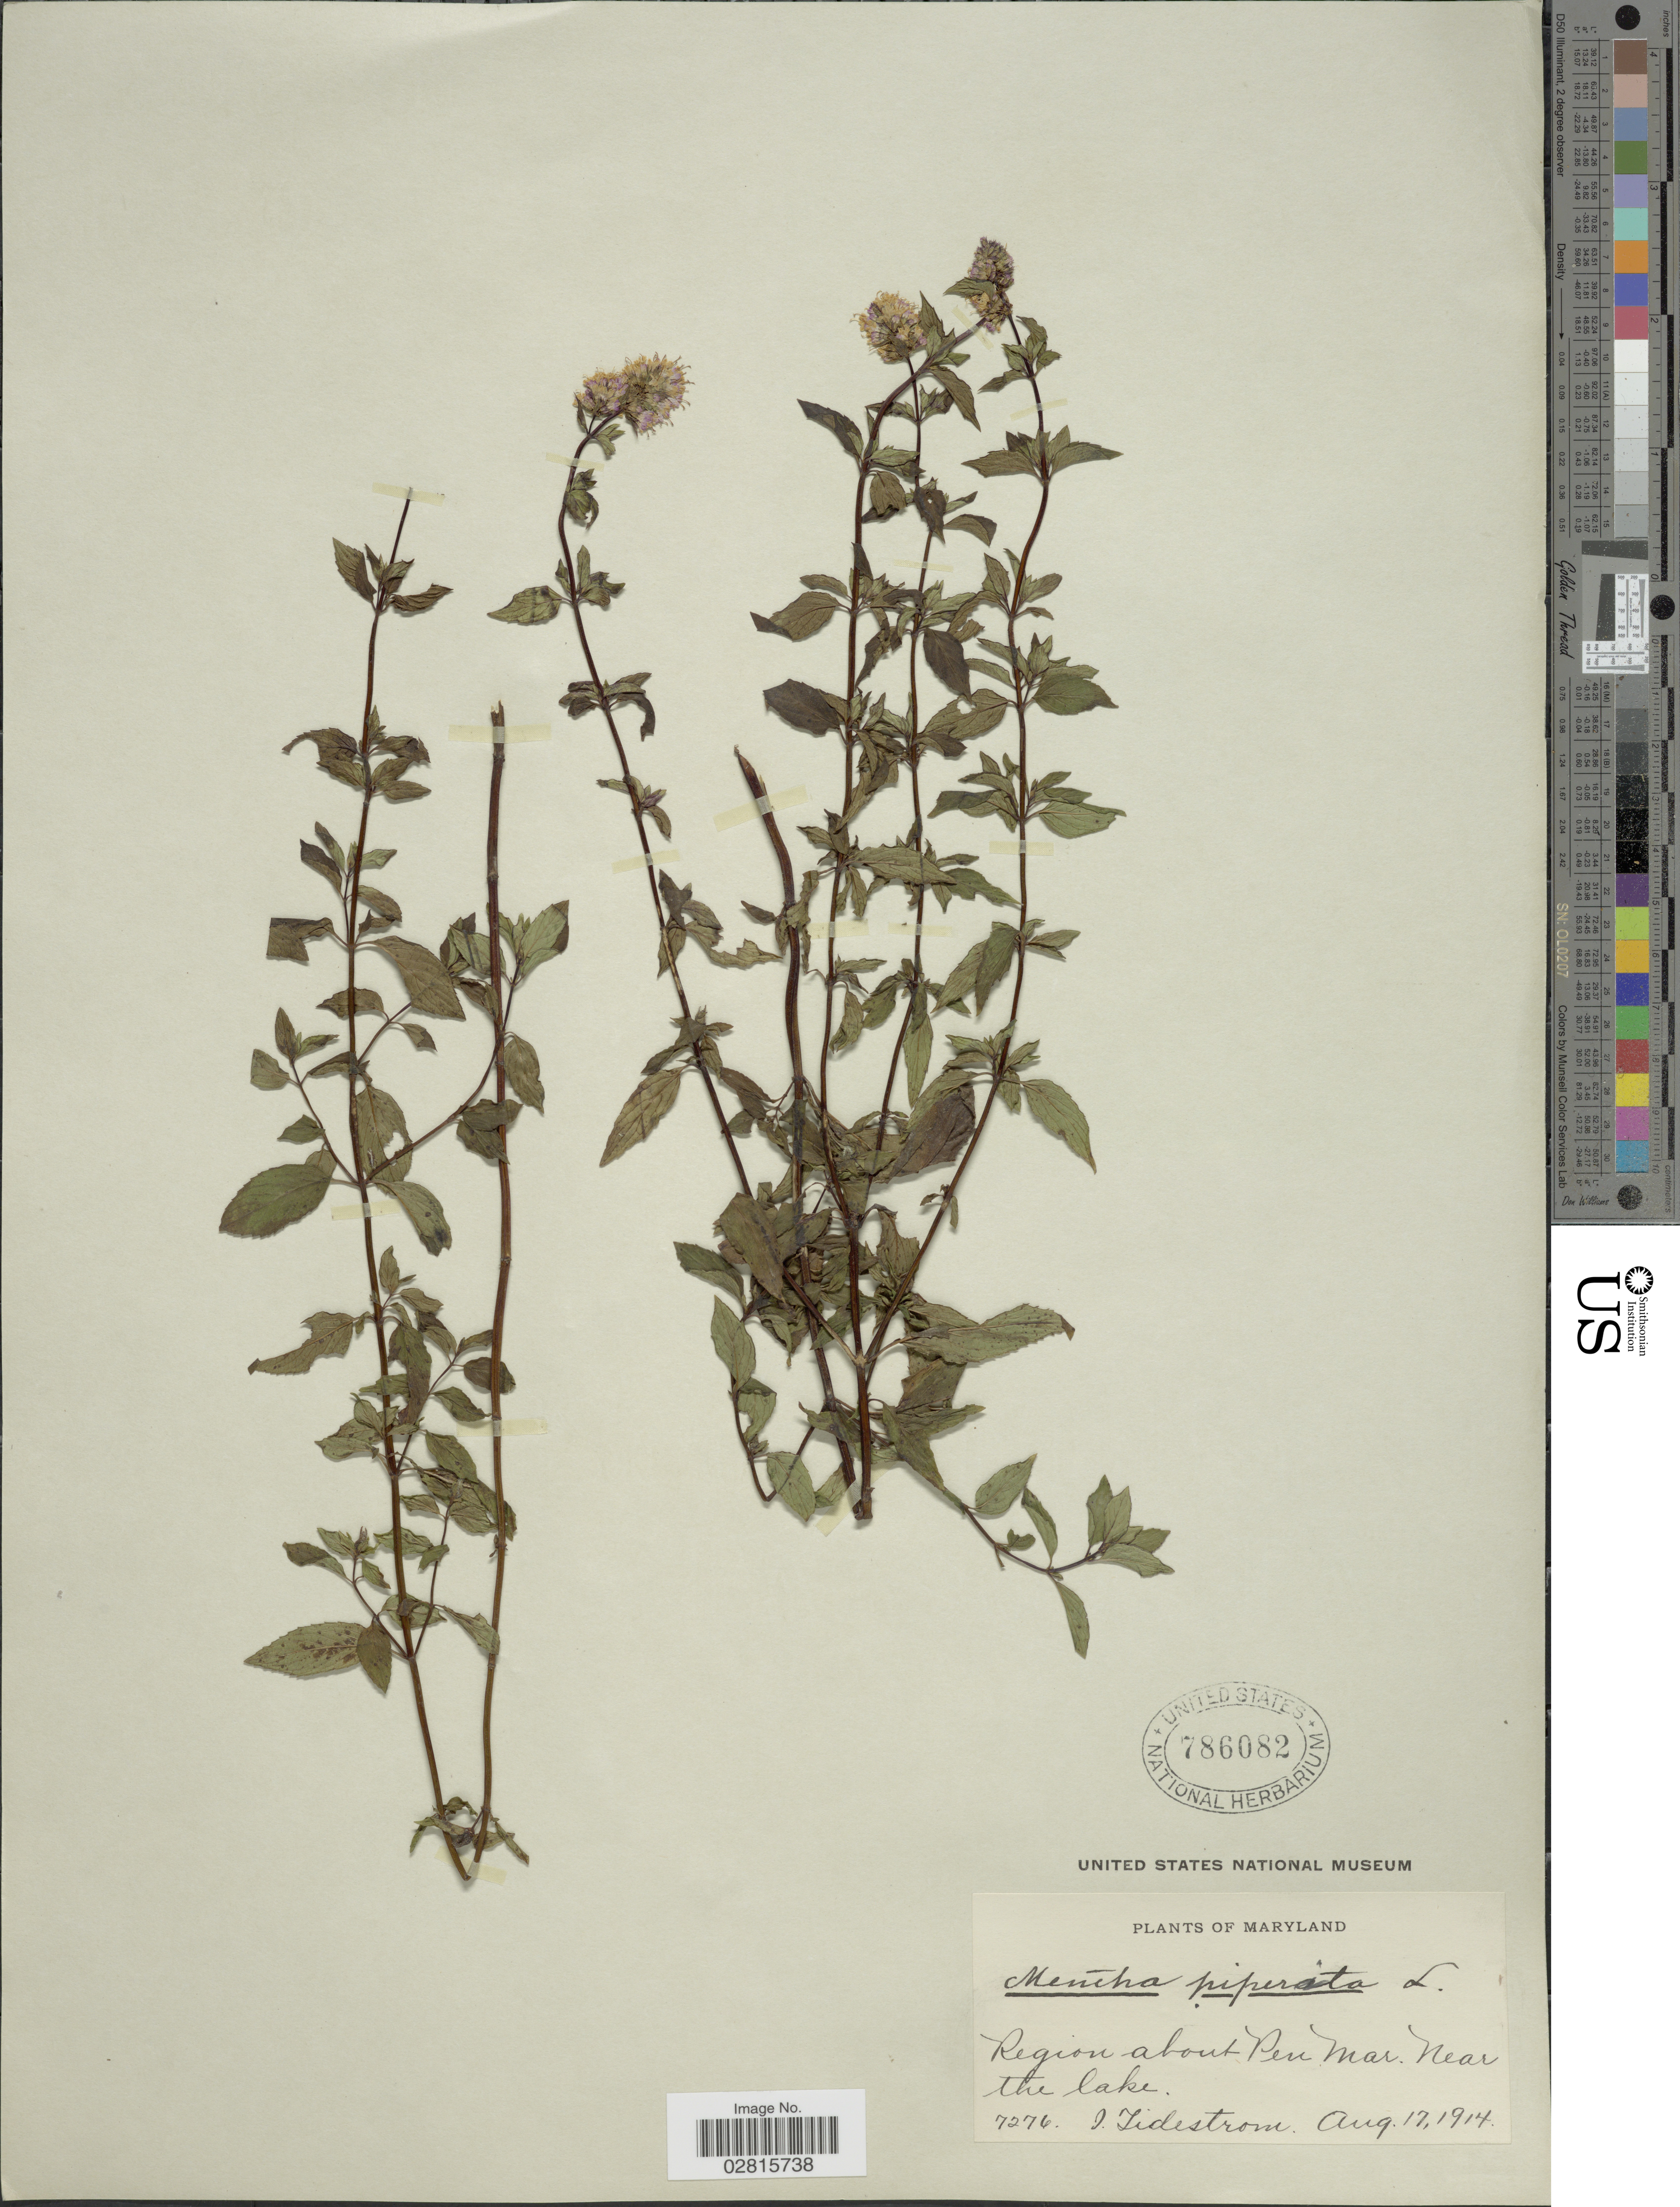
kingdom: Plantae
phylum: Tracheophyta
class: Magnoliopsida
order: Lamiales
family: Lamiaceae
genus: Mentha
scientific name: Mentha x piperita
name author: L.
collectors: I. F. Tidestrom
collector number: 7276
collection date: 1914-08-17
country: United States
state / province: Maryland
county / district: Washington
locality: Region about Pen Mar. near the lake.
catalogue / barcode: US 786082